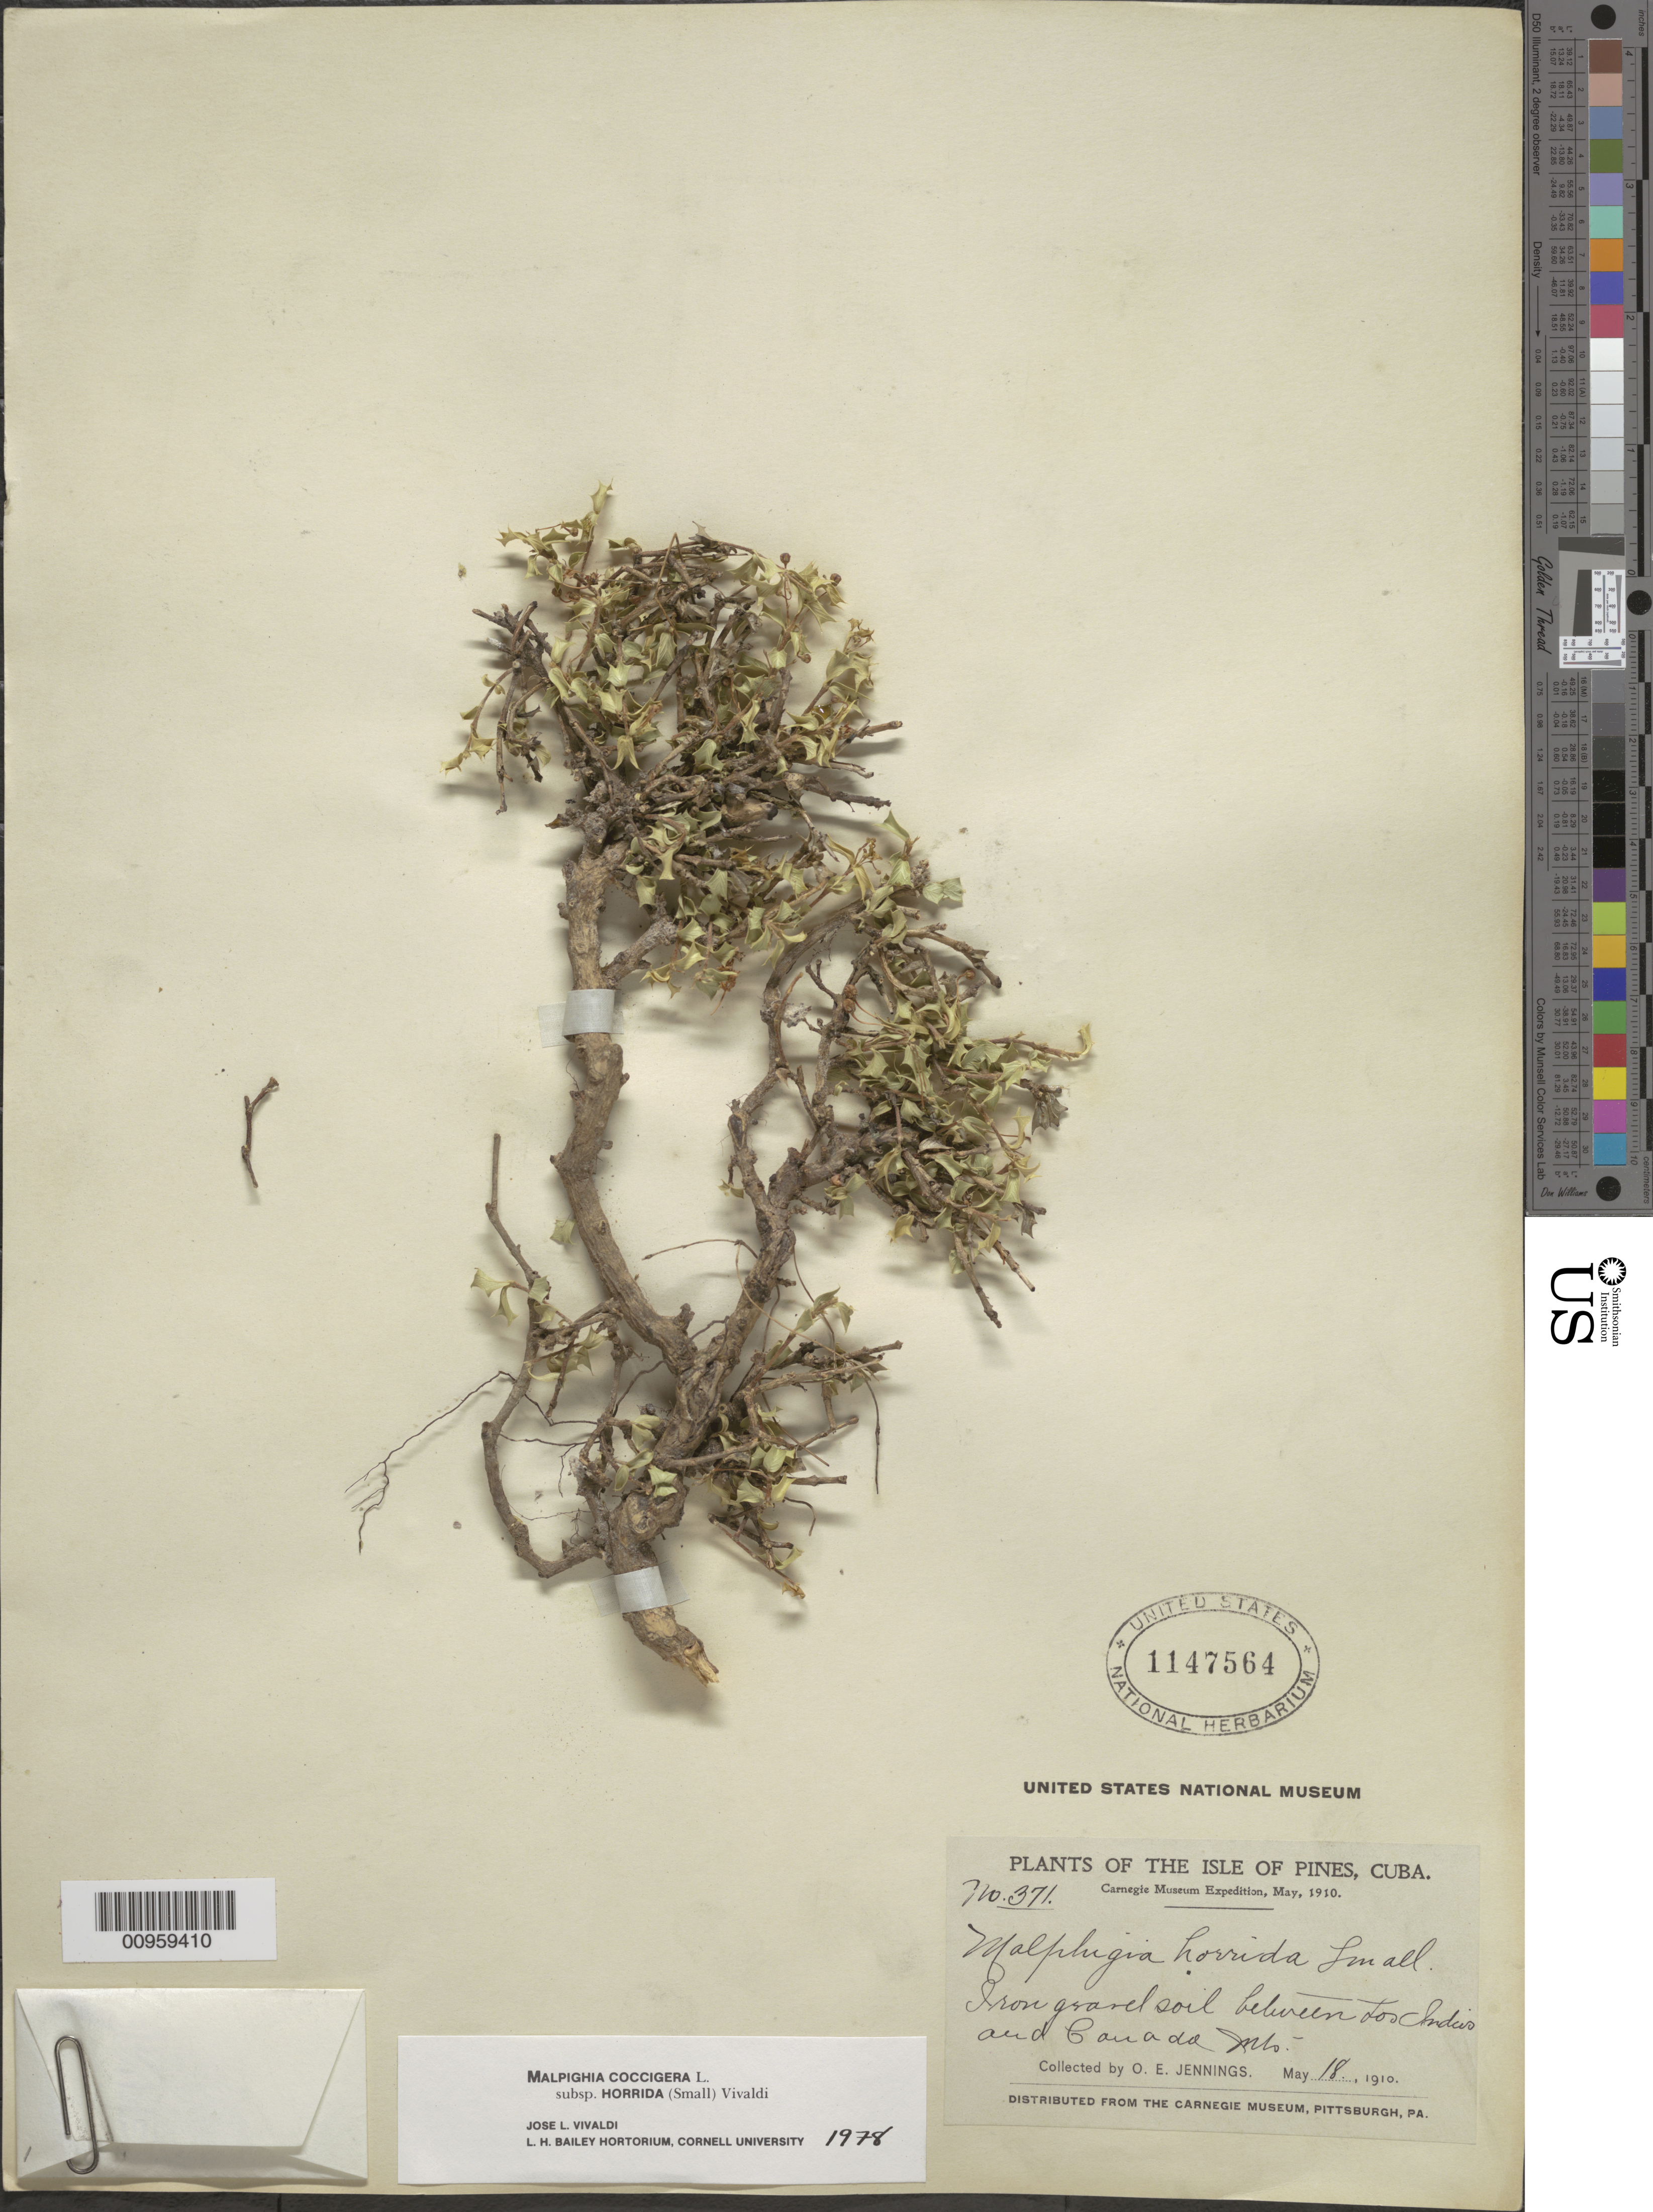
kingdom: Plantae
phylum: Tracheophyta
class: Magnoliopsida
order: Malpighiales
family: Malpighiaceae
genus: Malpighia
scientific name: Malpighia coccigera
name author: L.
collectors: O. E. Jennings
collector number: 371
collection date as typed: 18 May 1910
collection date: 1910-05-18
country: Cuba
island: Isla de la Juventud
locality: Isle of Pines, between Los Indios and Canada Mountains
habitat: Iron gravel soil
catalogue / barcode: US 1147564